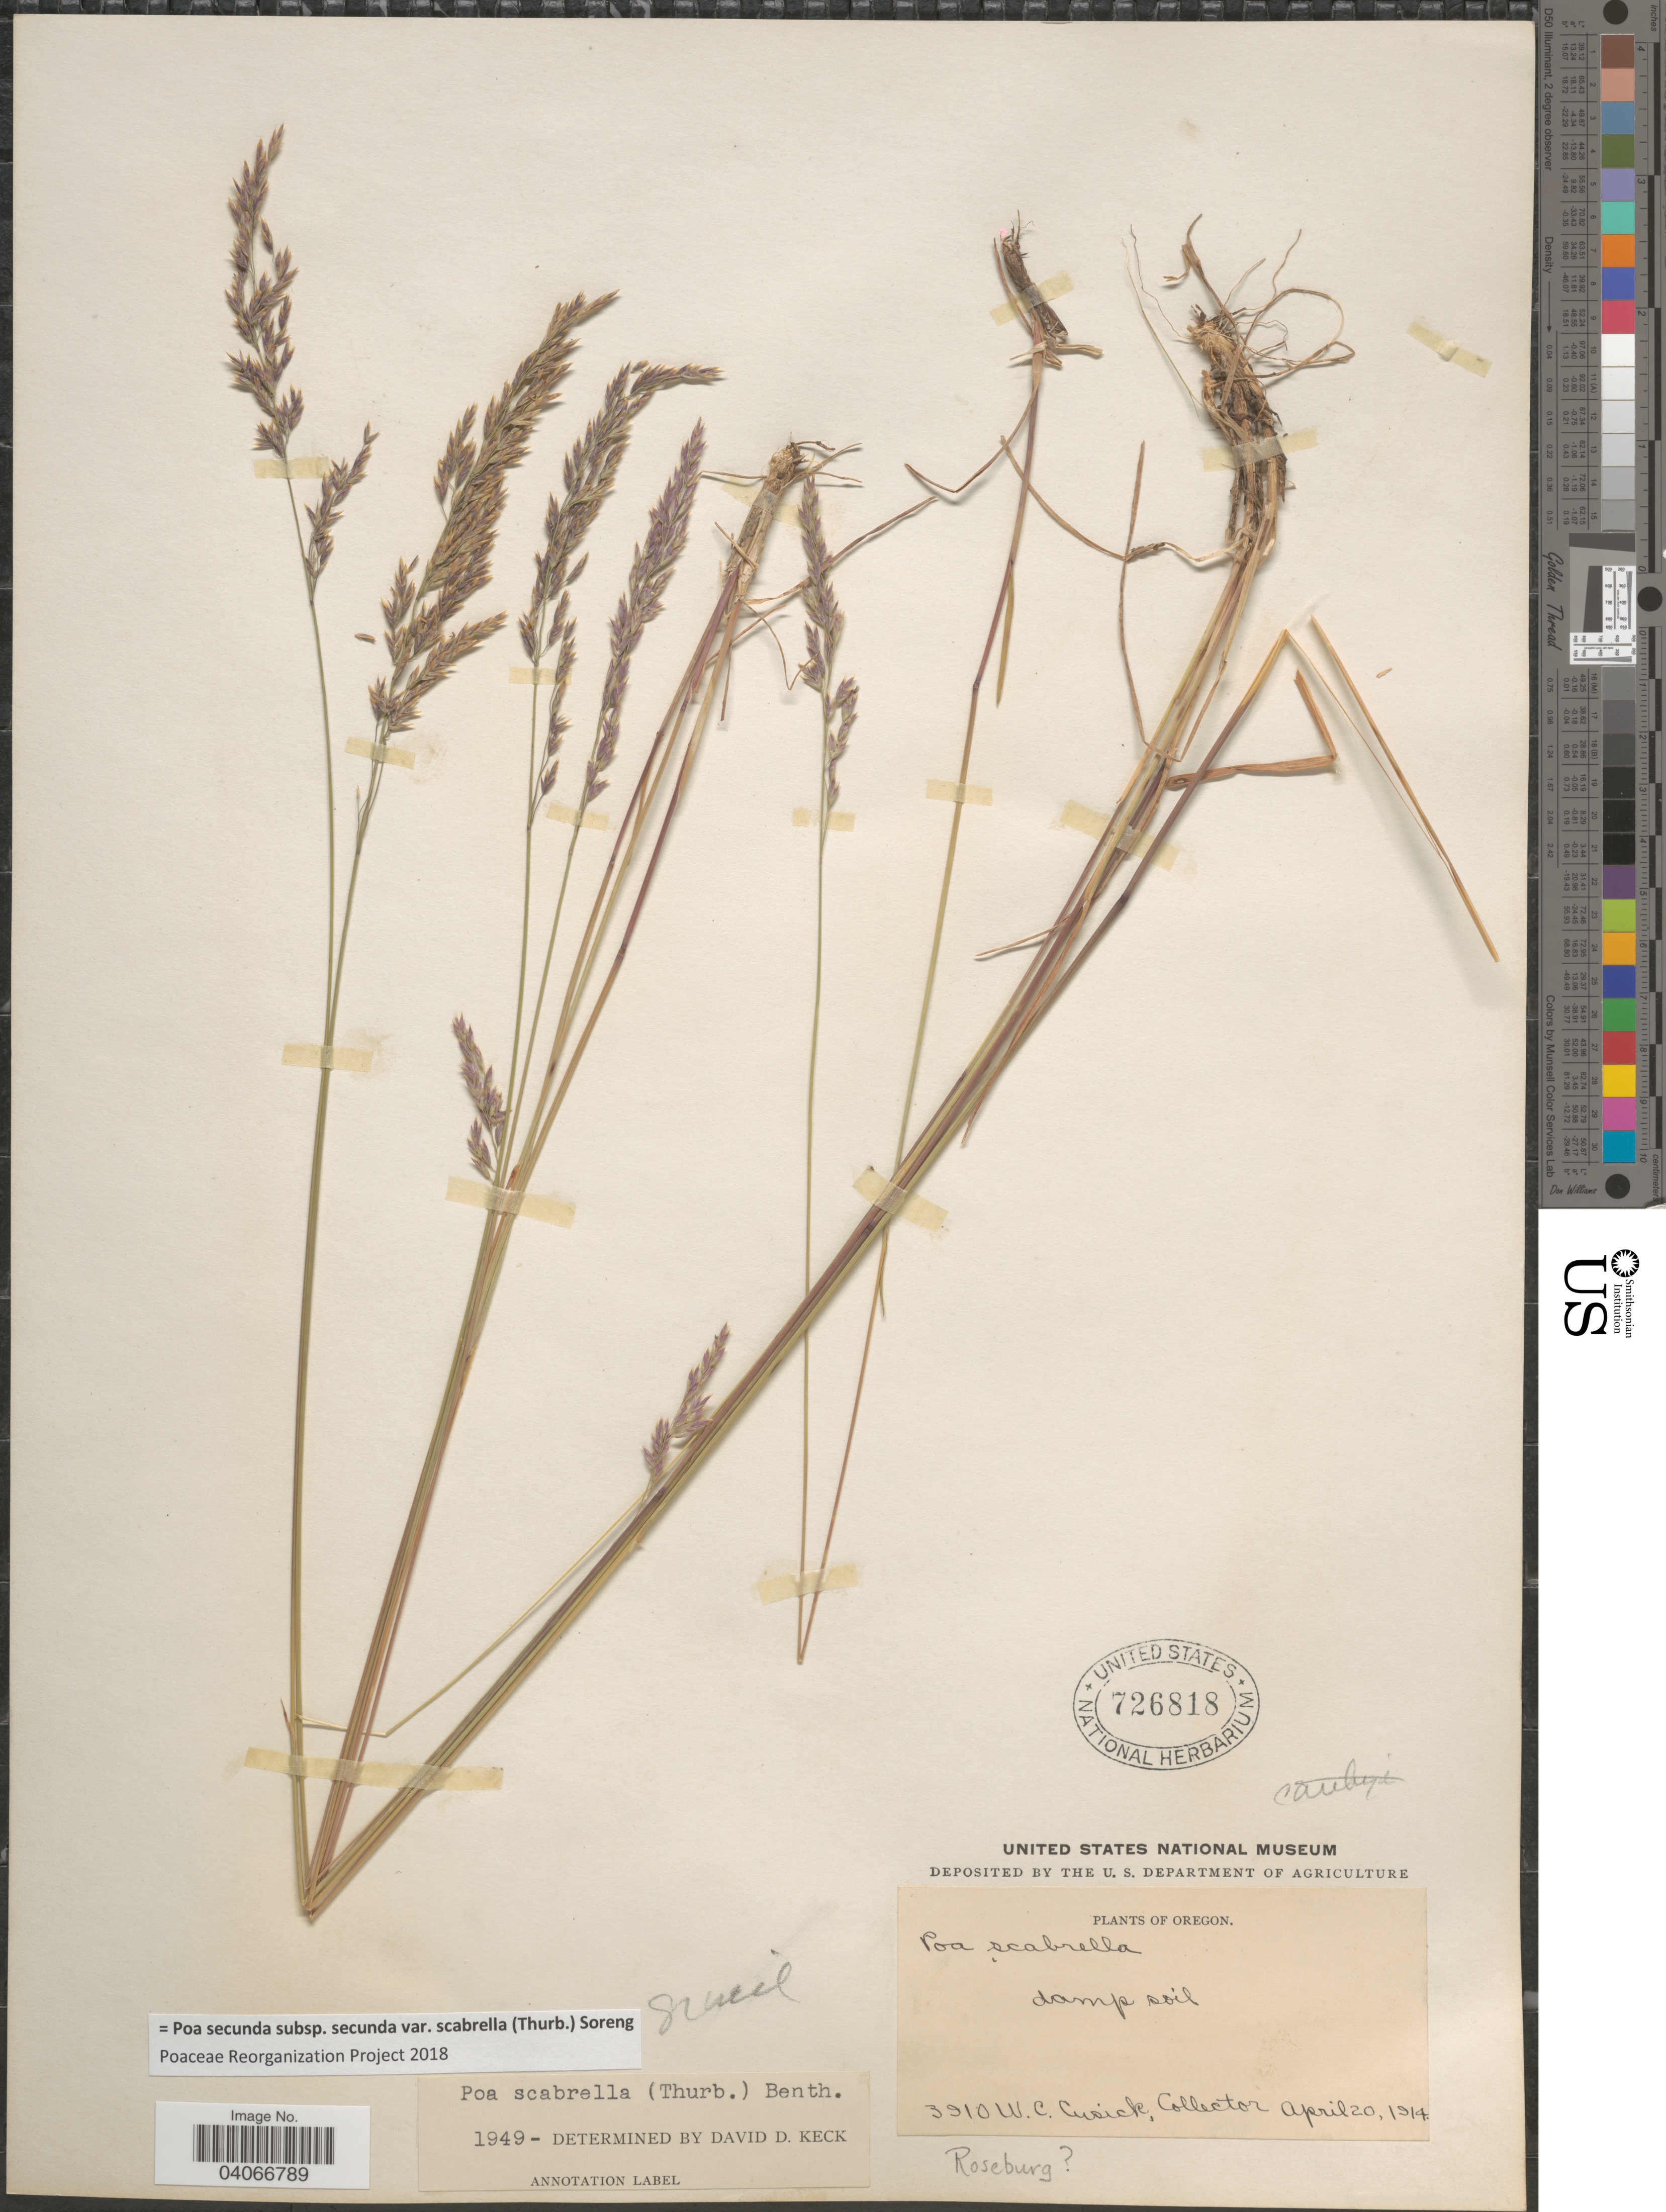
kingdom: Plantae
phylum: Tracheophyta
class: Liliopsida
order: Poales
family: Poaceae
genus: Poa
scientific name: Poa secunda subsp. secunda var. scabrella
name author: (Thurb.) Soreng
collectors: W. C. Cusick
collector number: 3910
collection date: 1914-04-20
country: United States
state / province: Oregon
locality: Roseburg [unsure placement].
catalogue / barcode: US 726818